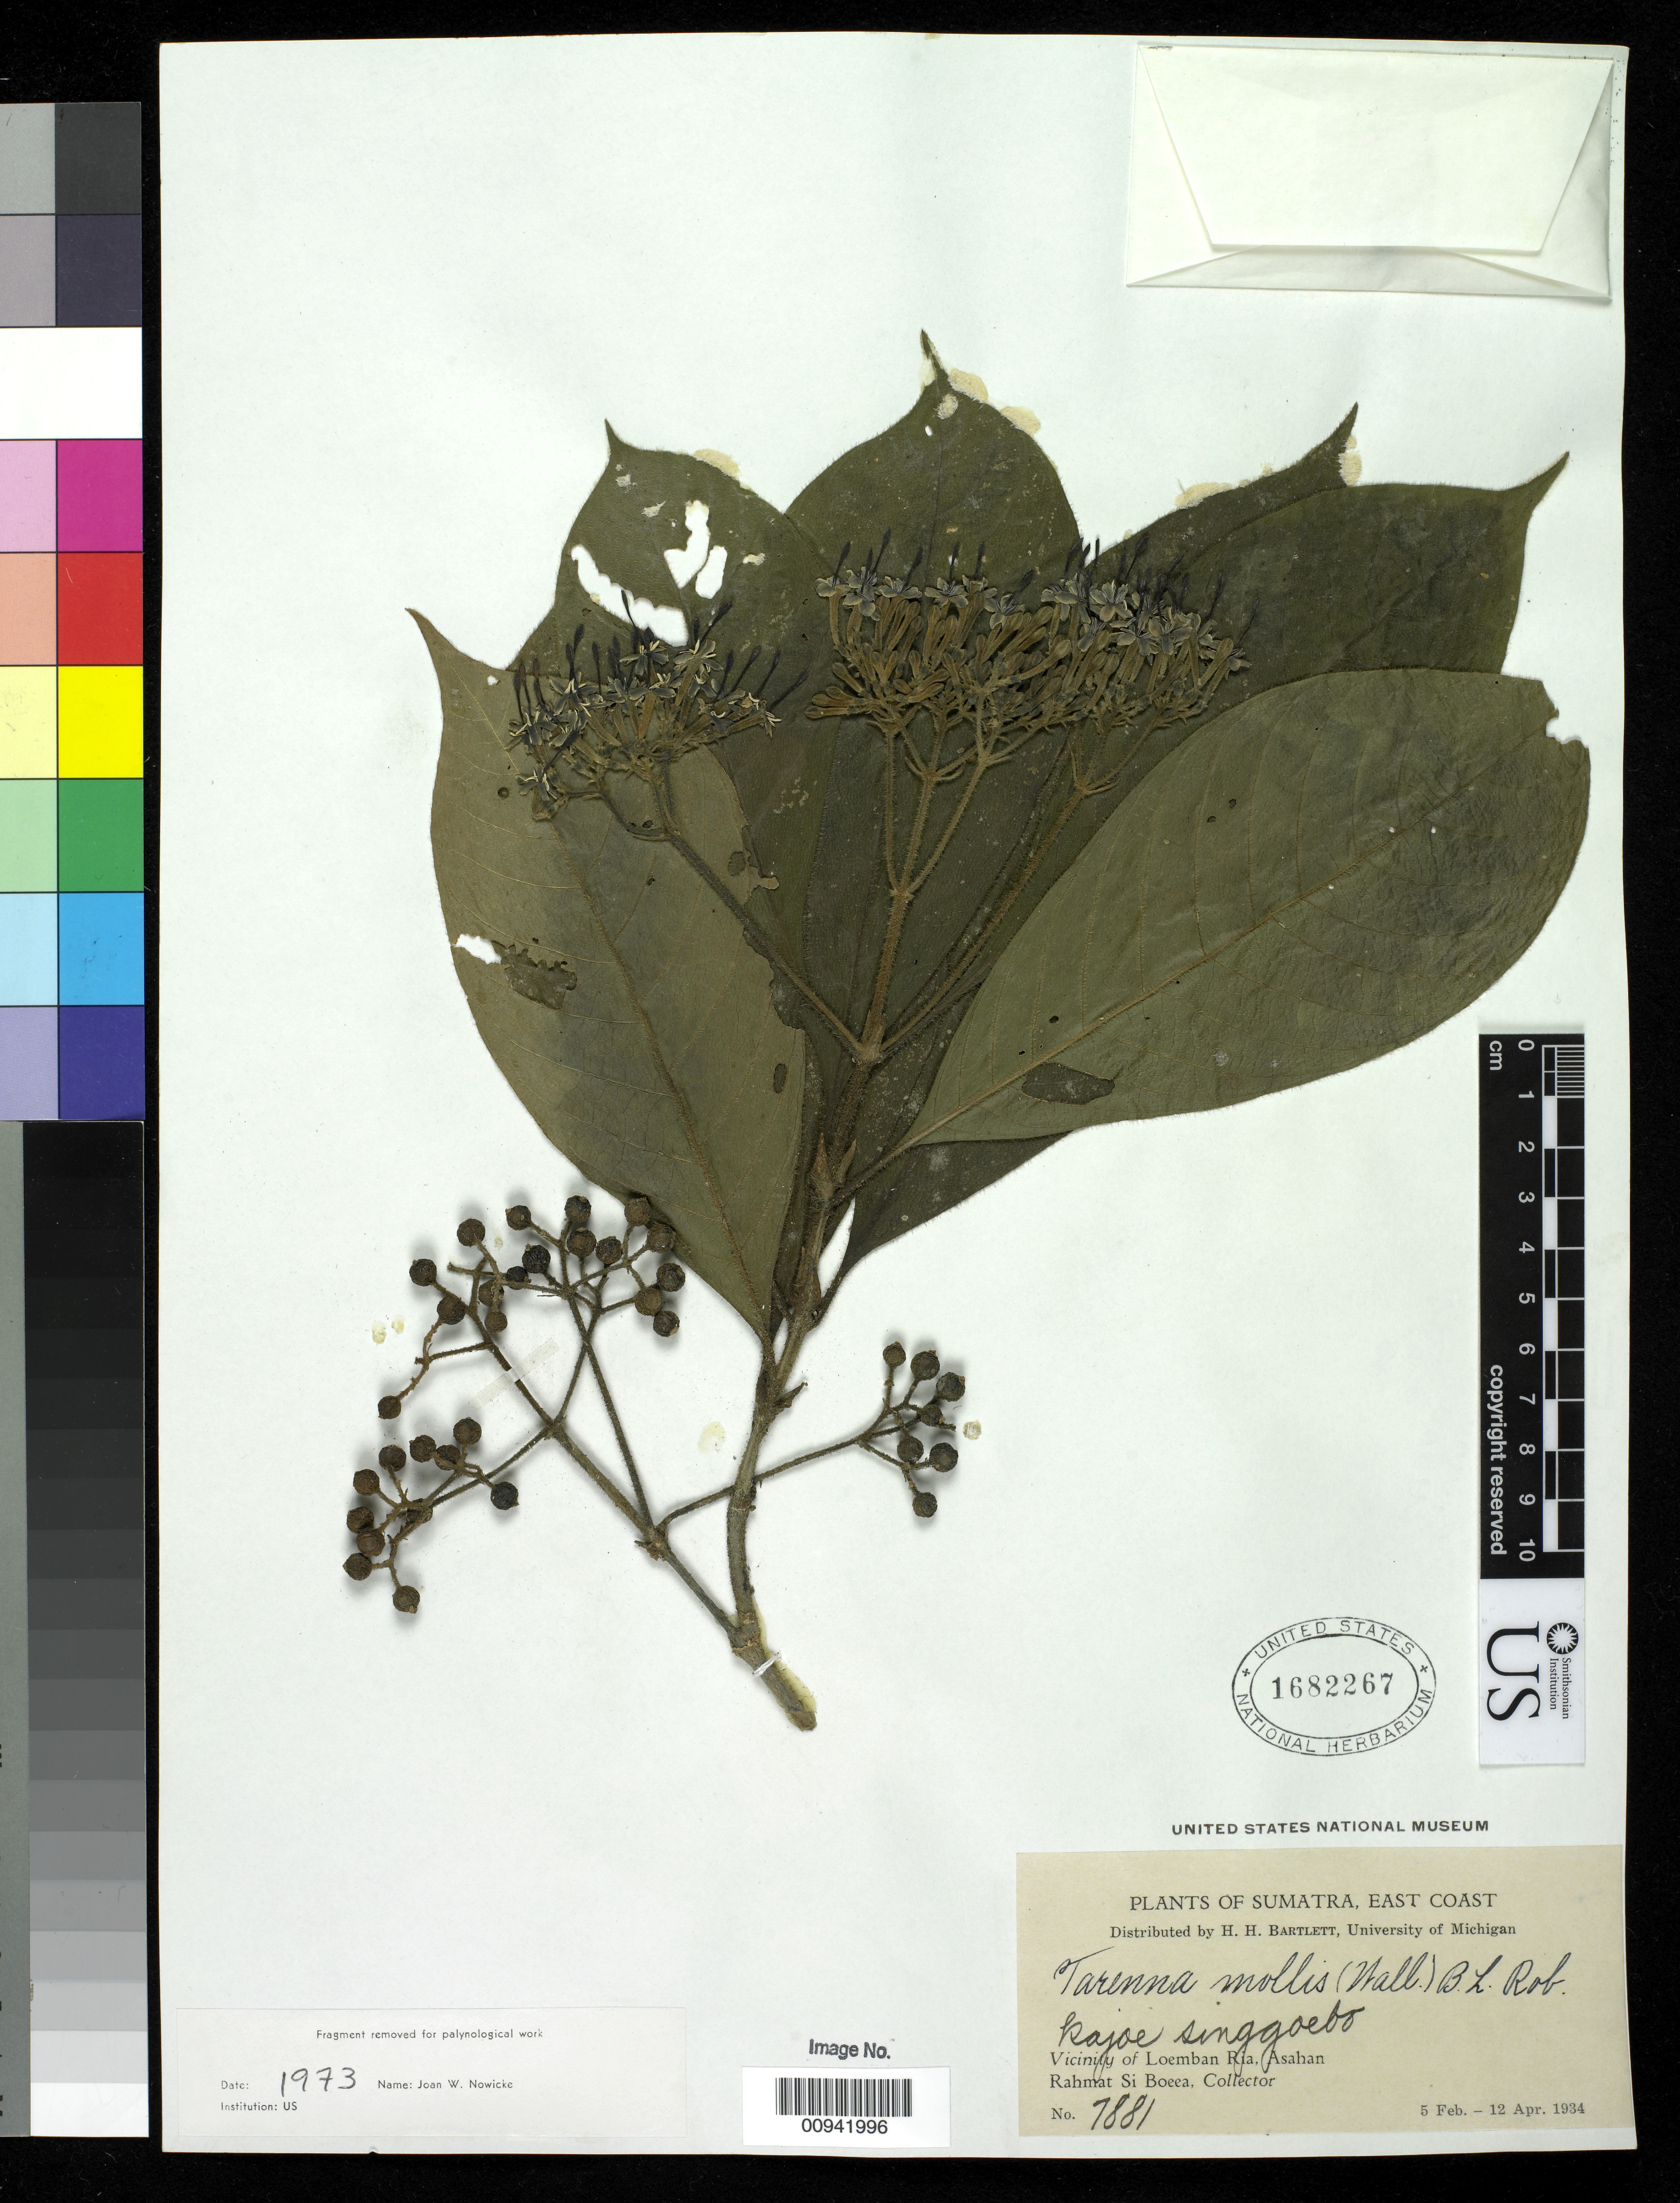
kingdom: Plantae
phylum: Tracheophyta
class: Magnoliopsida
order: Gentianales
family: Rubiaceae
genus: Tarenna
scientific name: Tarenna mollis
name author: (Wall. ex Hook. f.) B.L. Rob.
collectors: Rahmat Si Boeea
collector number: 7881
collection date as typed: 05 Feb 1934 to 12 Apr 1934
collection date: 1934-02-05/1934-04-12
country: Indonesia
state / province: Sumatra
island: Sumatra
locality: Vicinity of Loemban Ria, Asahan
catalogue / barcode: US 1682267